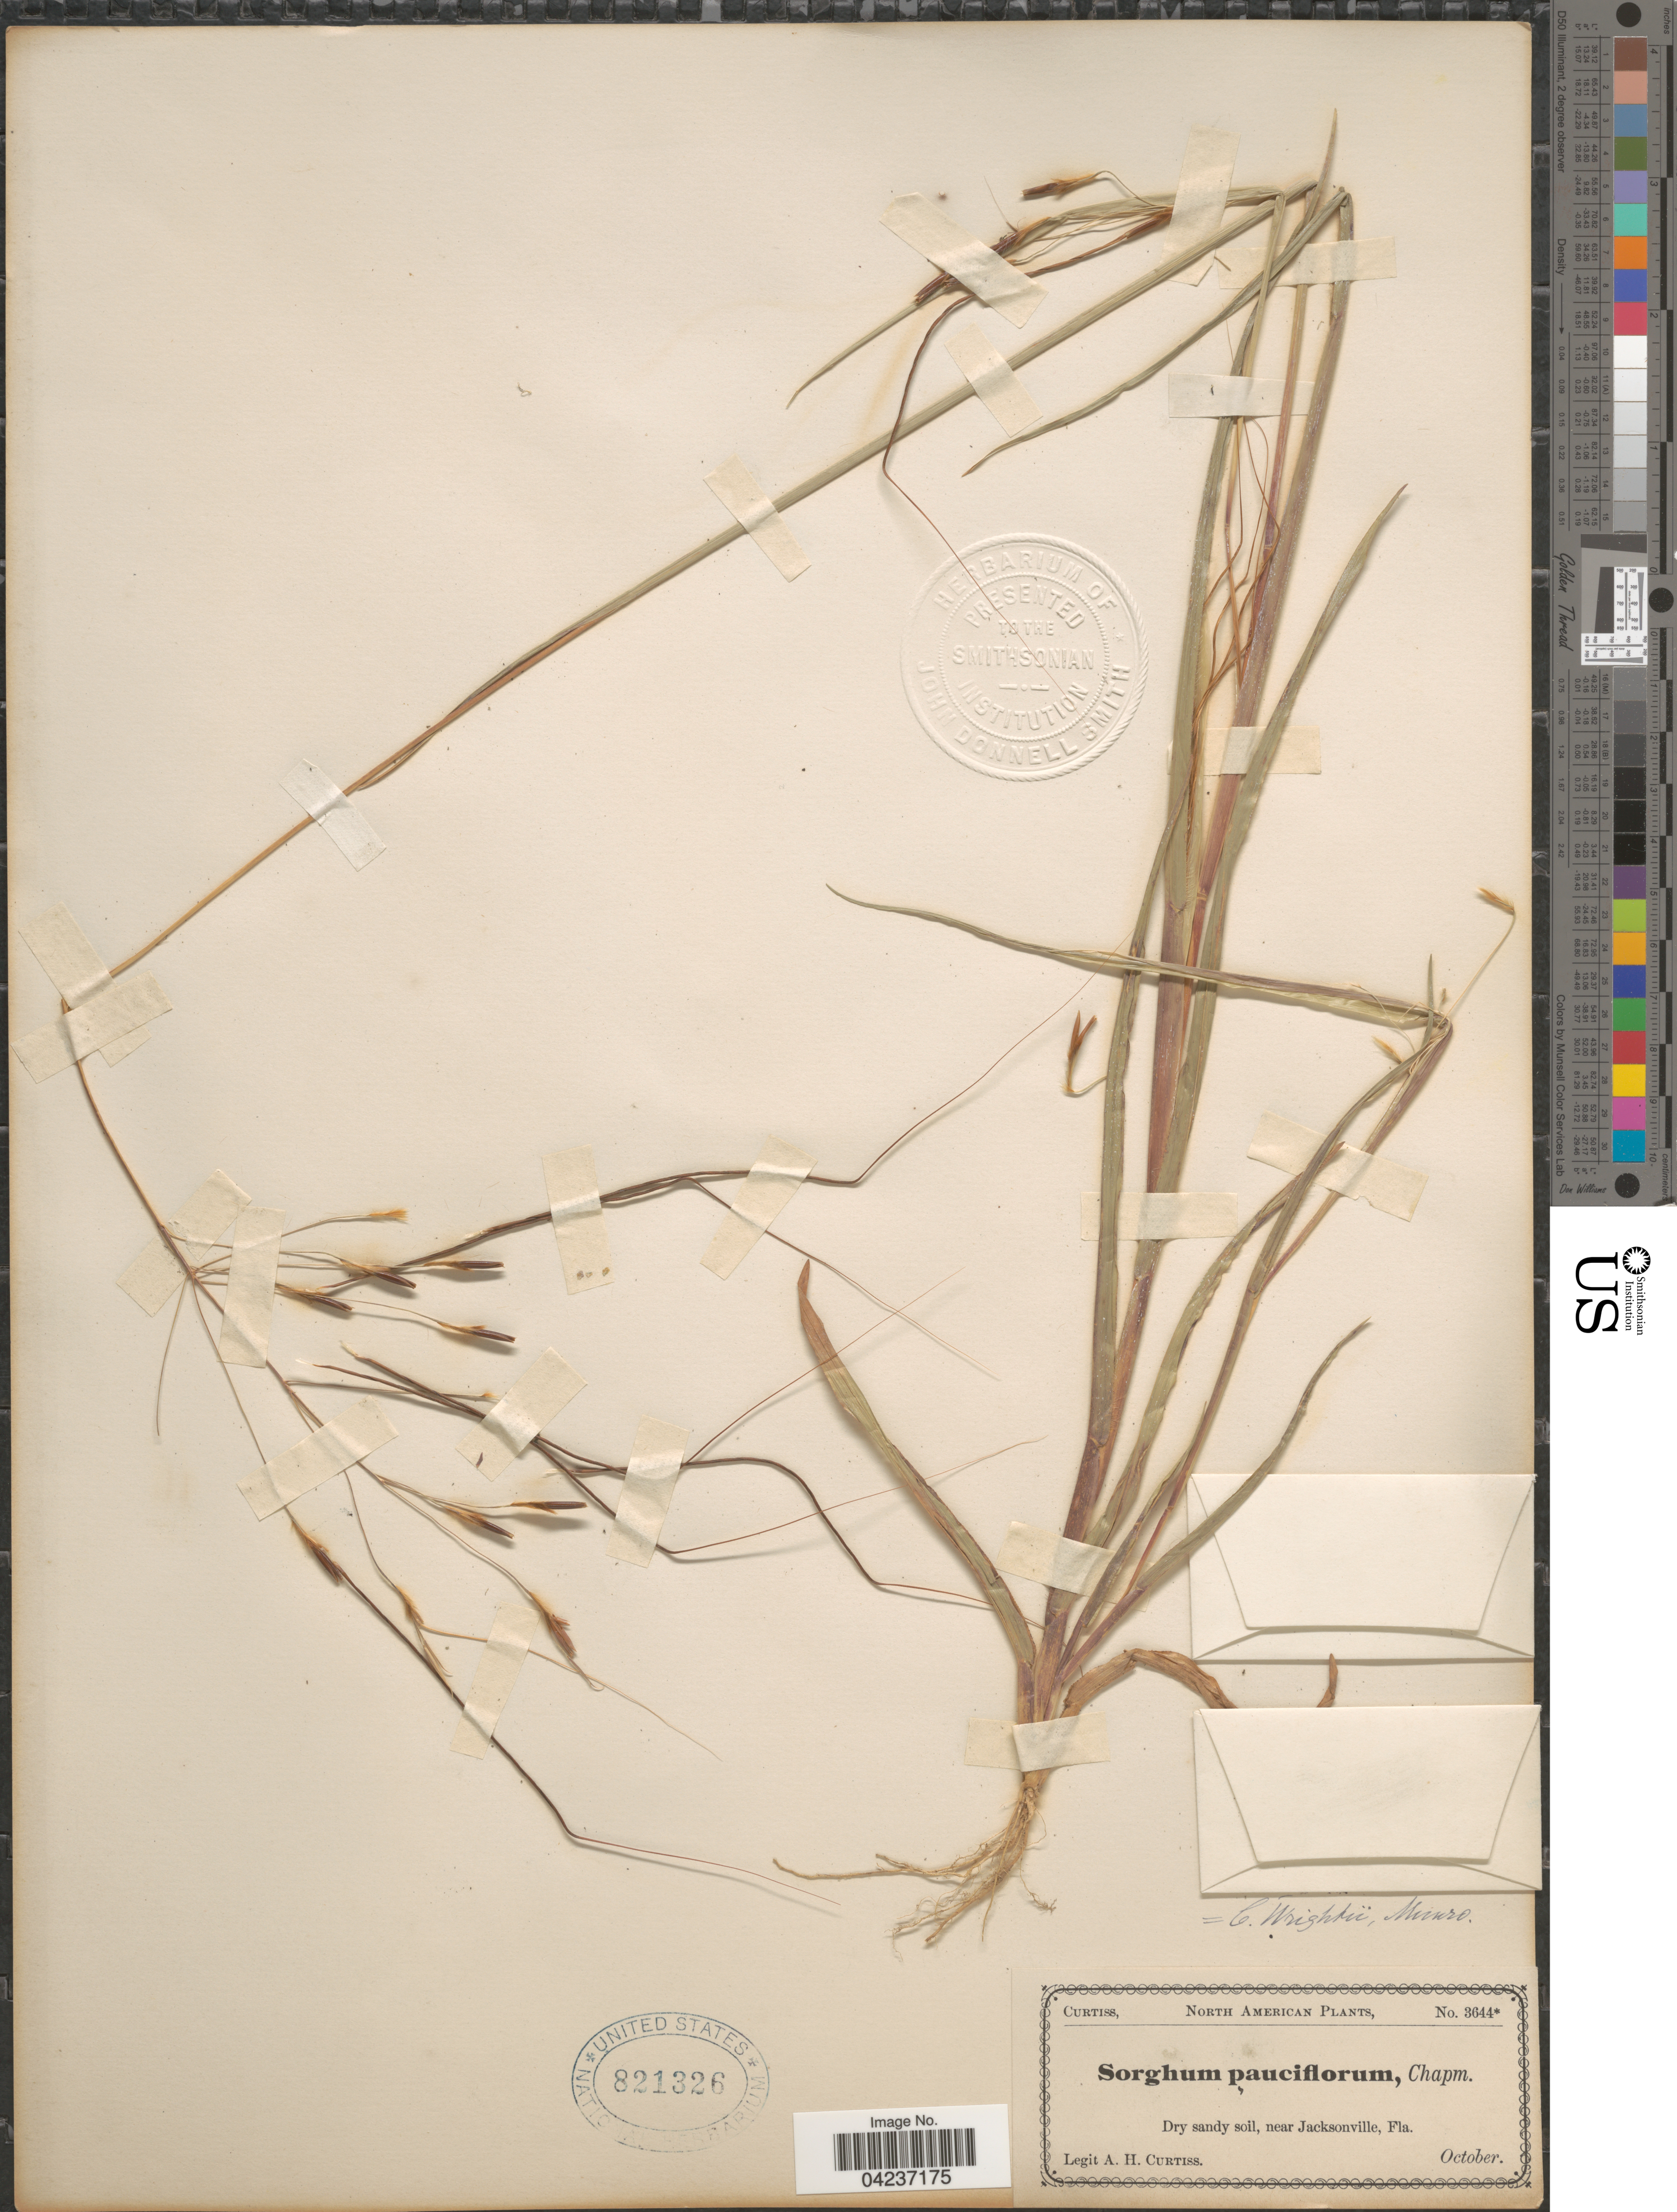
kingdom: Plantae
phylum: Tracheophyta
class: Liliopsida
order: Poales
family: Poaceae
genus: Chrysopogon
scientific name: Chrysopogon pauciflorus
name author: (Chapm.) Benth. ex Vasey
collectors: A. H. Curtiss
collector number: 3644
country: United States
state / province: Florida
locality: Dry sandy soil, near Jacksonville.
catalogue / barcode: US 821326